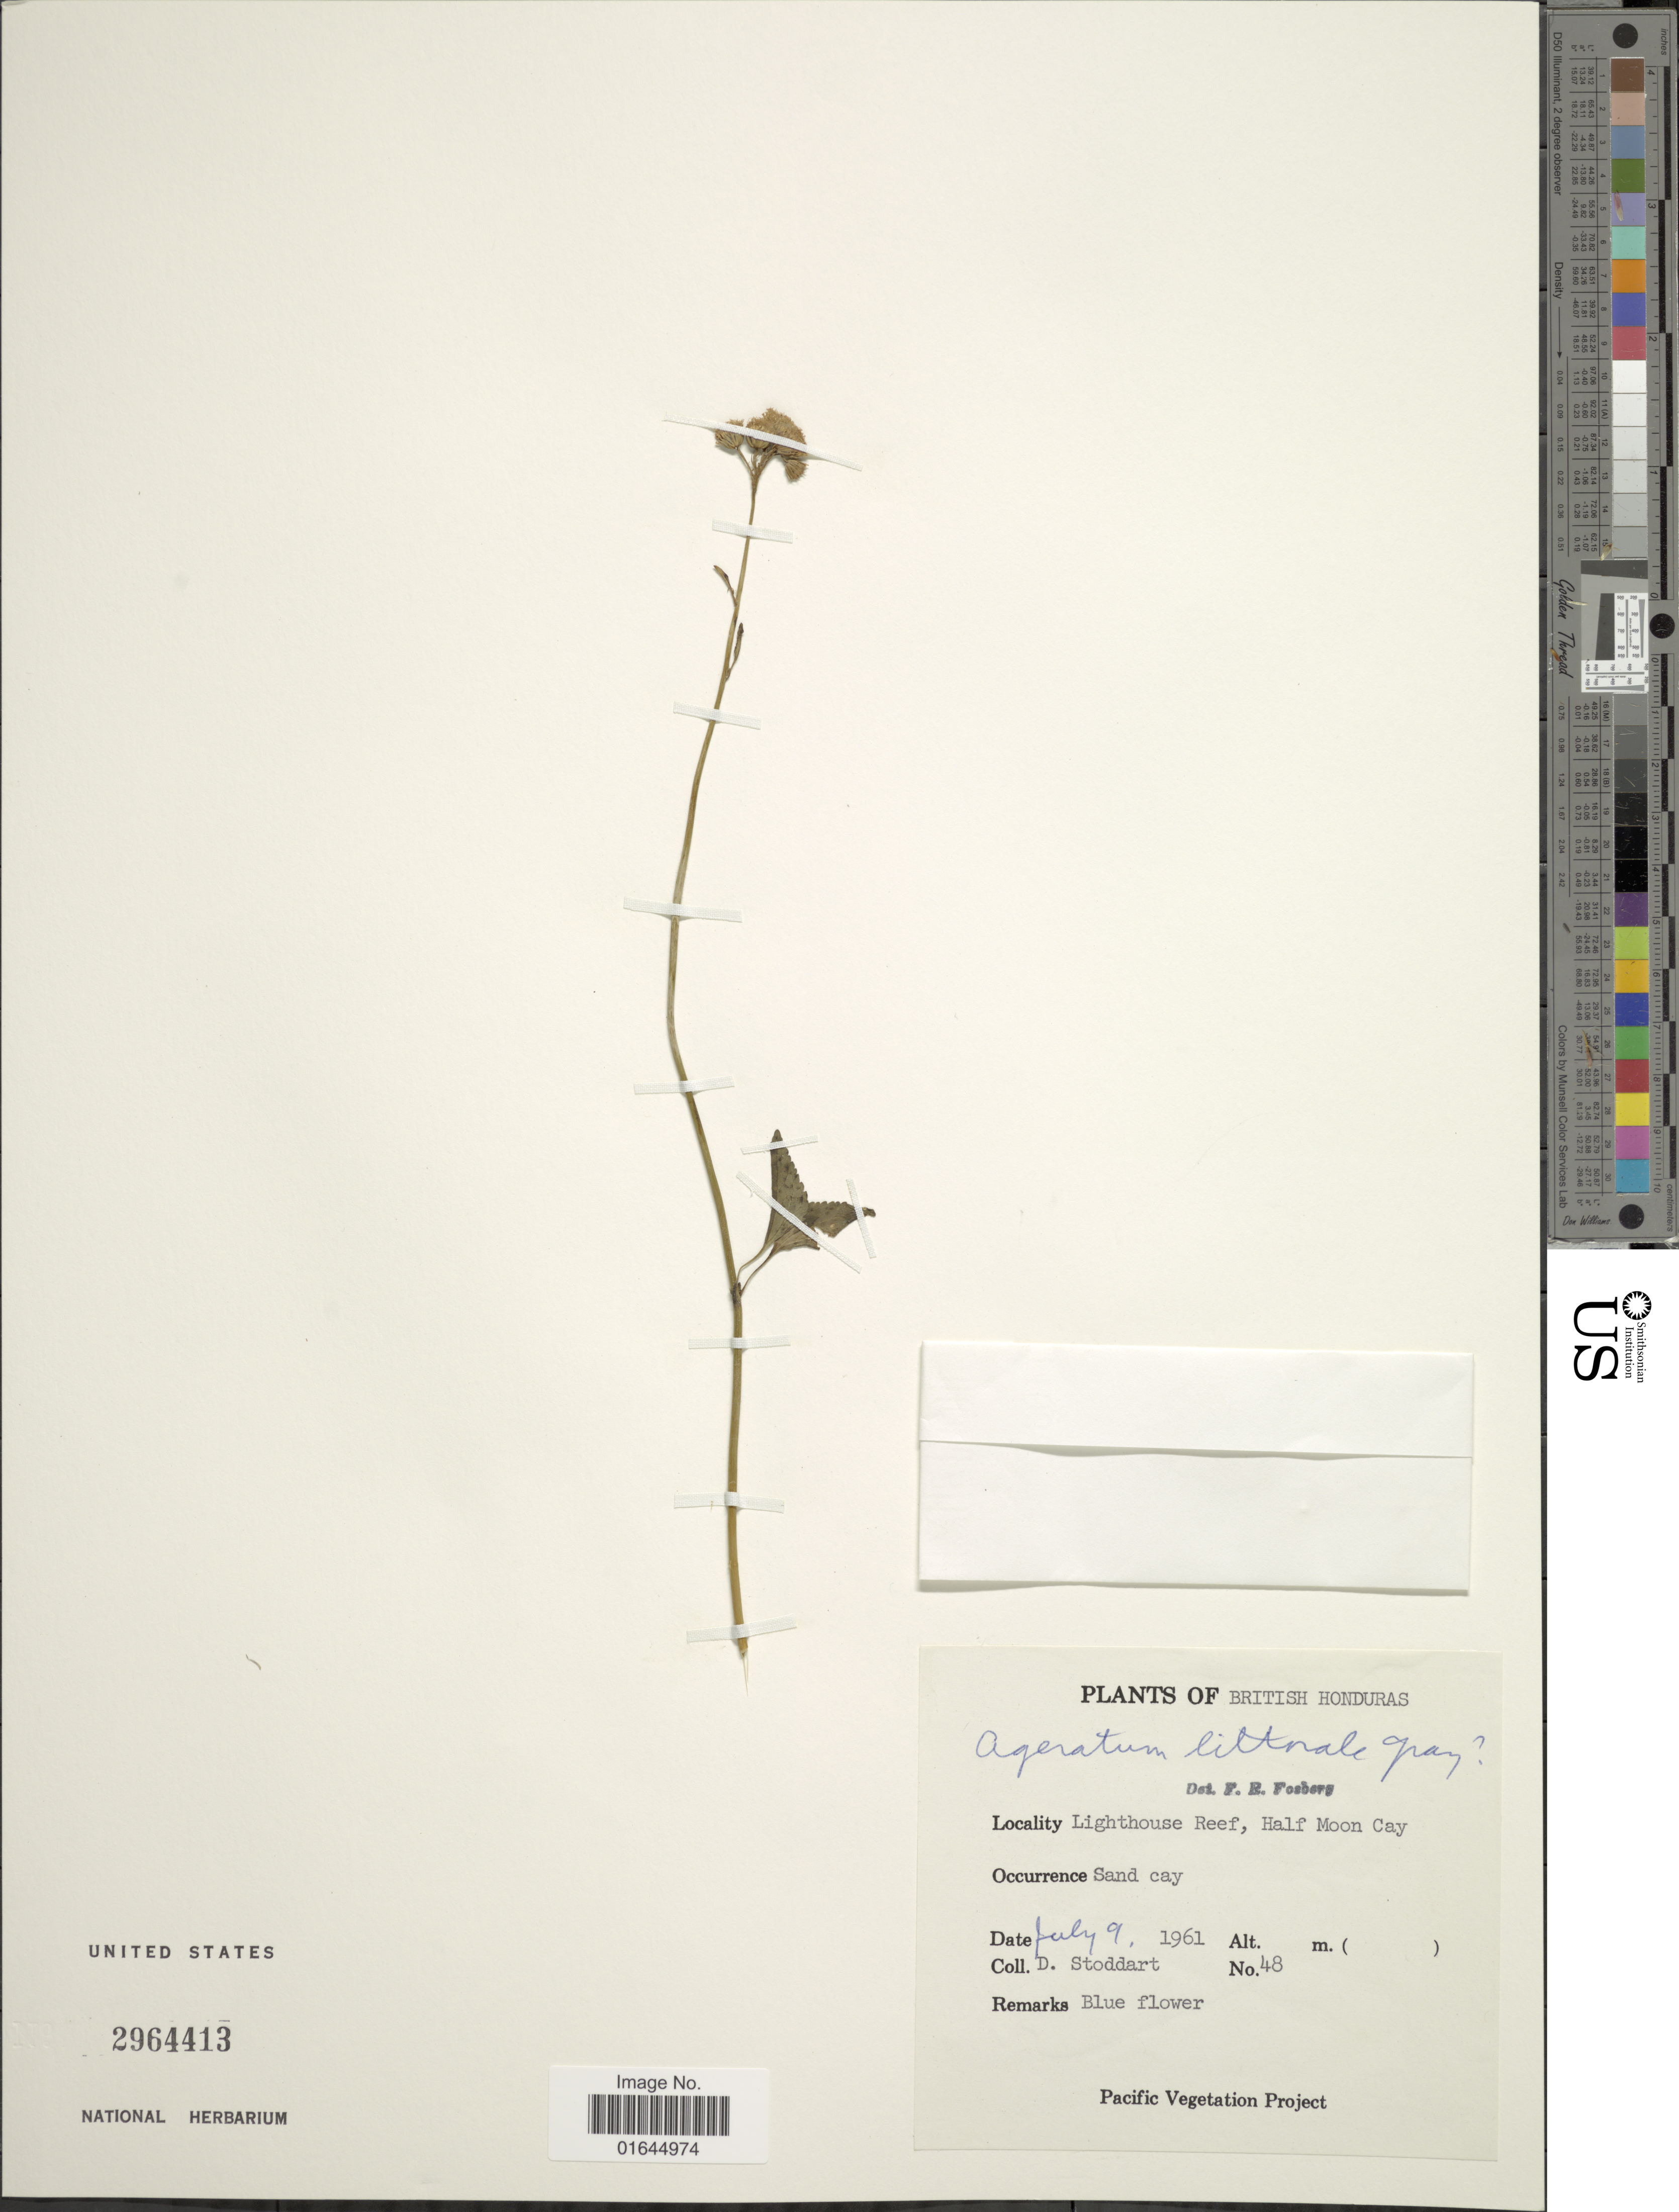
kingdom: Plantae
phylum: Tracheophyta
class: Magnoliopsida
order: Asterales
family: Asteraceae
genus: Ageratum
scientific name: Ageratum littorale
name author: A. Gray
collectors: D. Stoddart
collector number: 48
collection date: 1961-07-09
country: Belize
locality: Britsih Honduras, Glover's Creef, Lighthouse Reef, Half Moon Cay.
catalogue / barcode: US 2964413